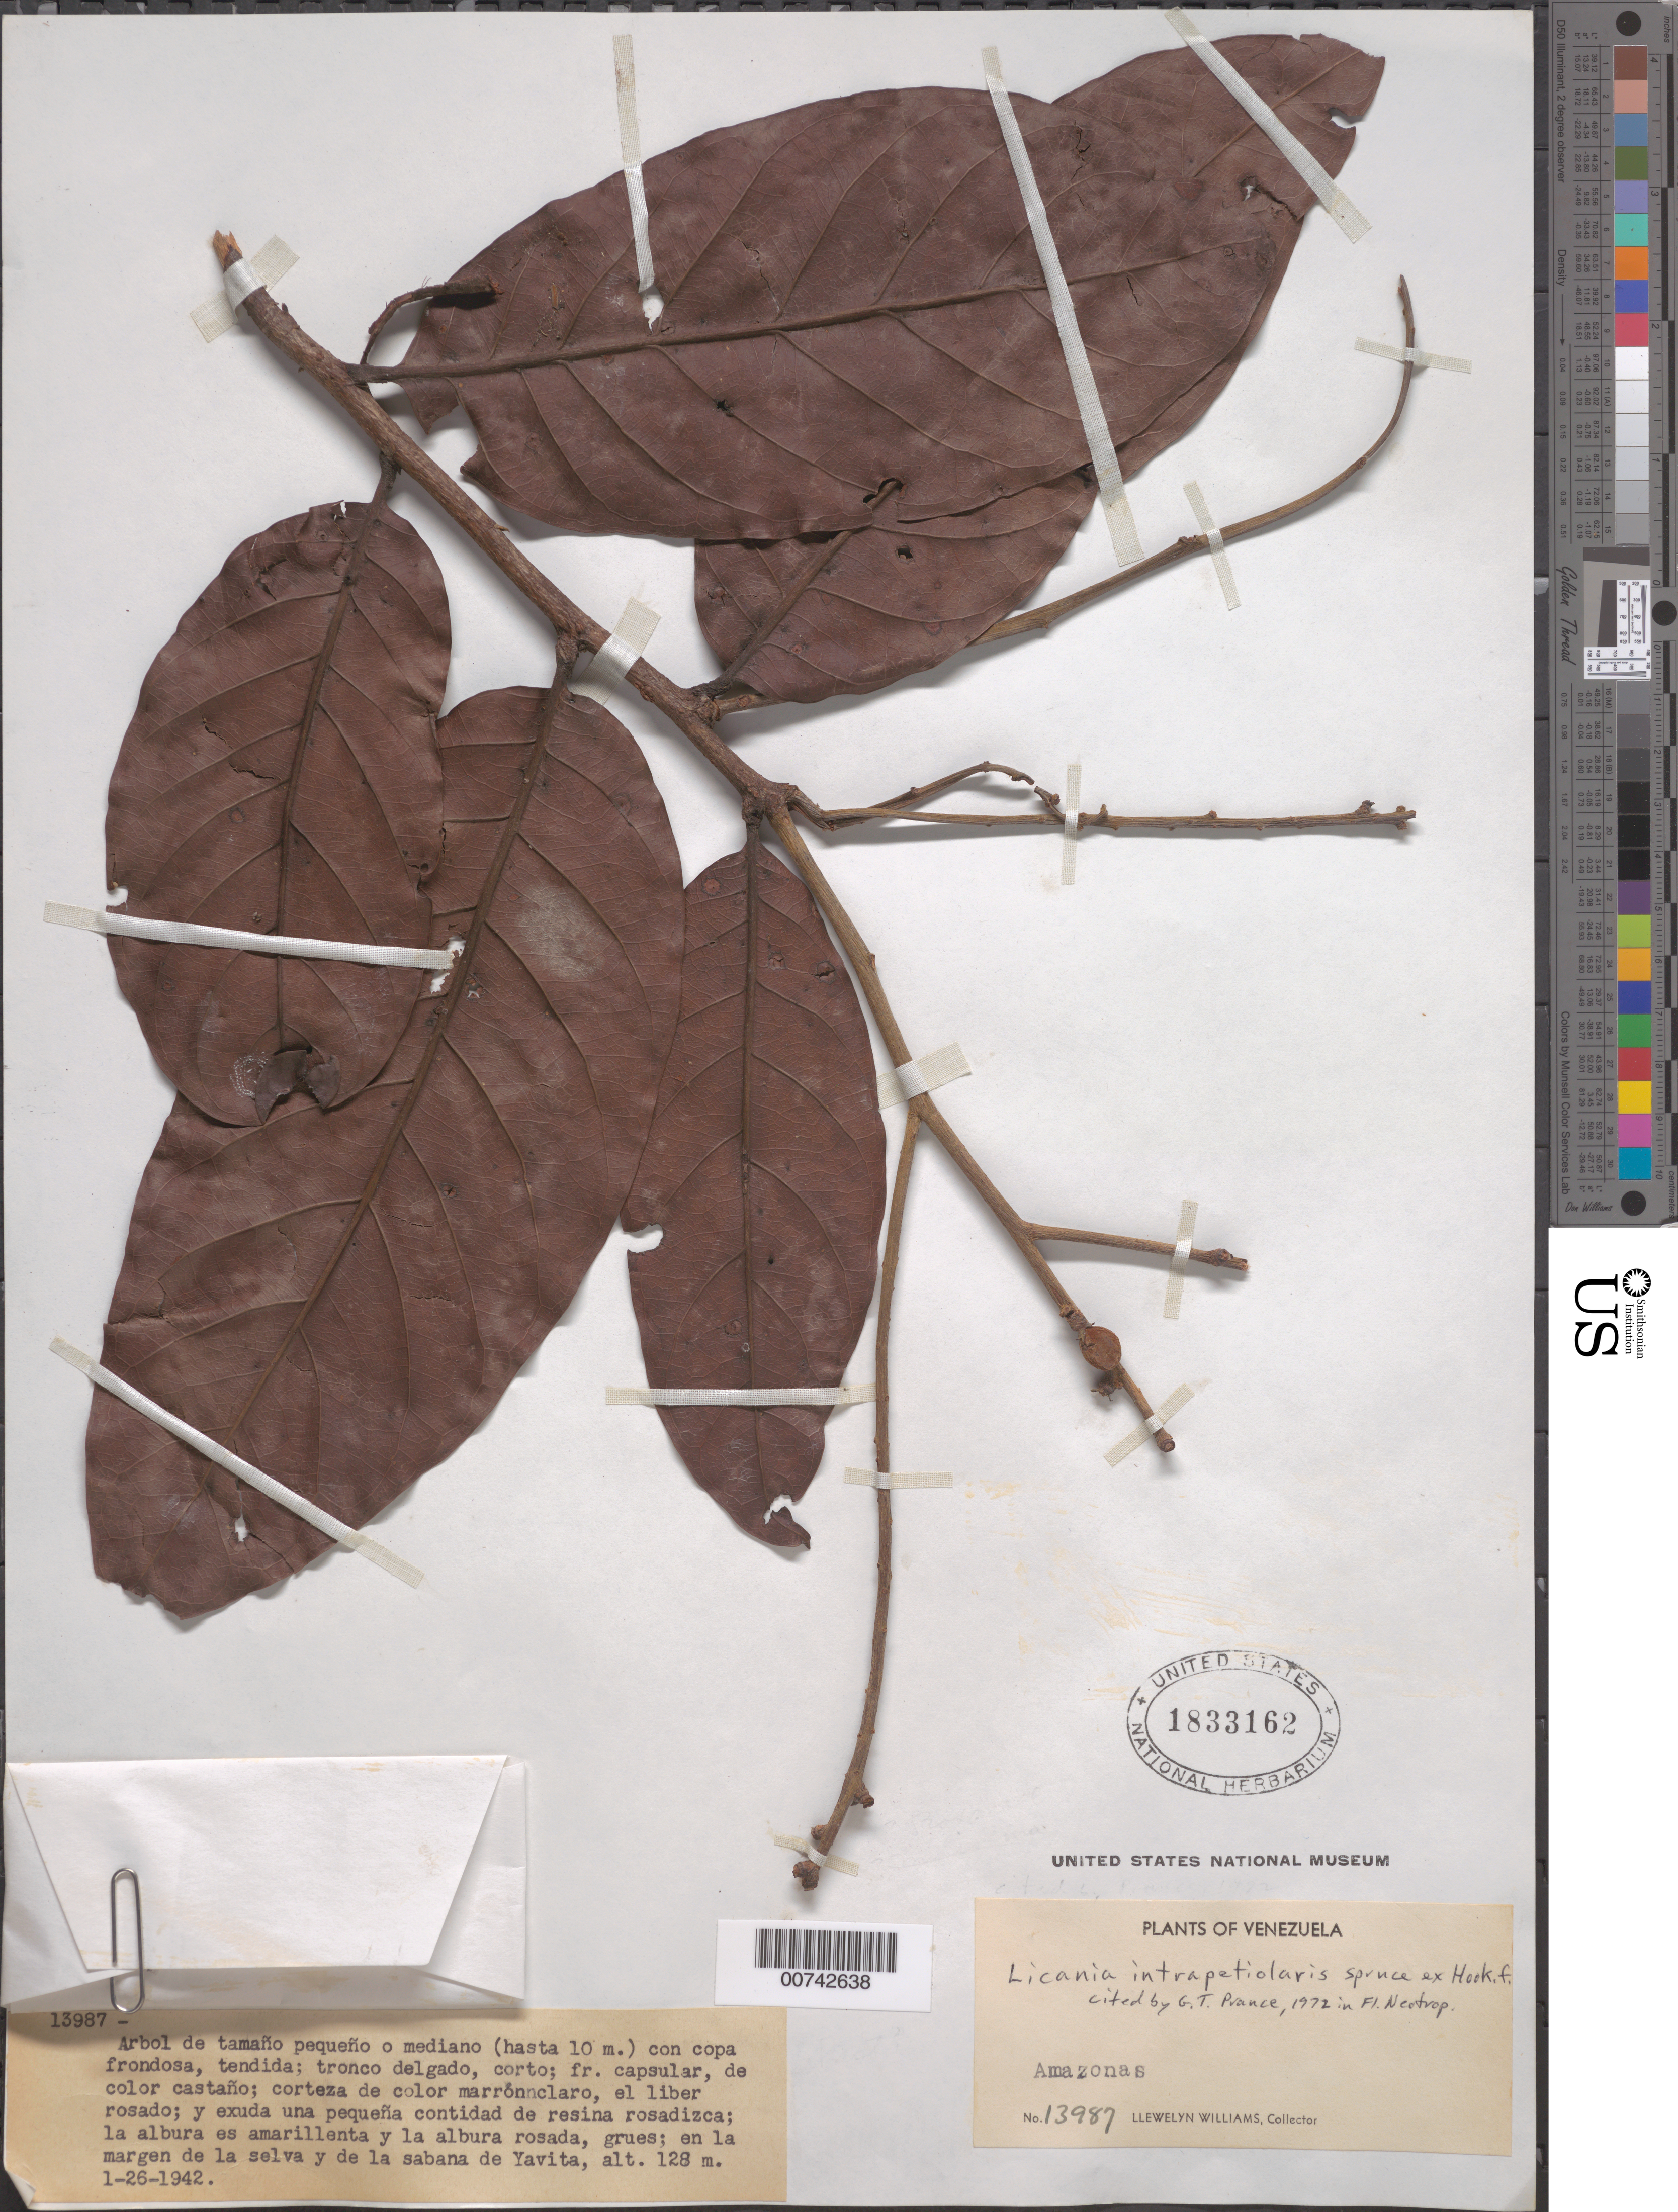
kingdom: Plantae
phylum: Tracheophyta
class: Magnoliopsida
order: Malpighiales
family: Chrysobalanaceae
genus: Hymenopus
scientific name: Hymenopus intrapetiolaris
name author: (Spreng. ex Hook. f.) Sothers & Prance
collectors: Ll. Williams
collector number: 13987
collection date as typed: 26-Jan-42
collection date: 1942-01-26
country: Venezuela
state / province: Amazonas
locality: Yavita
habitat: Edge of forest and savanna Yavita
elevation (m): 128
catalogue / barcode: US 1833162